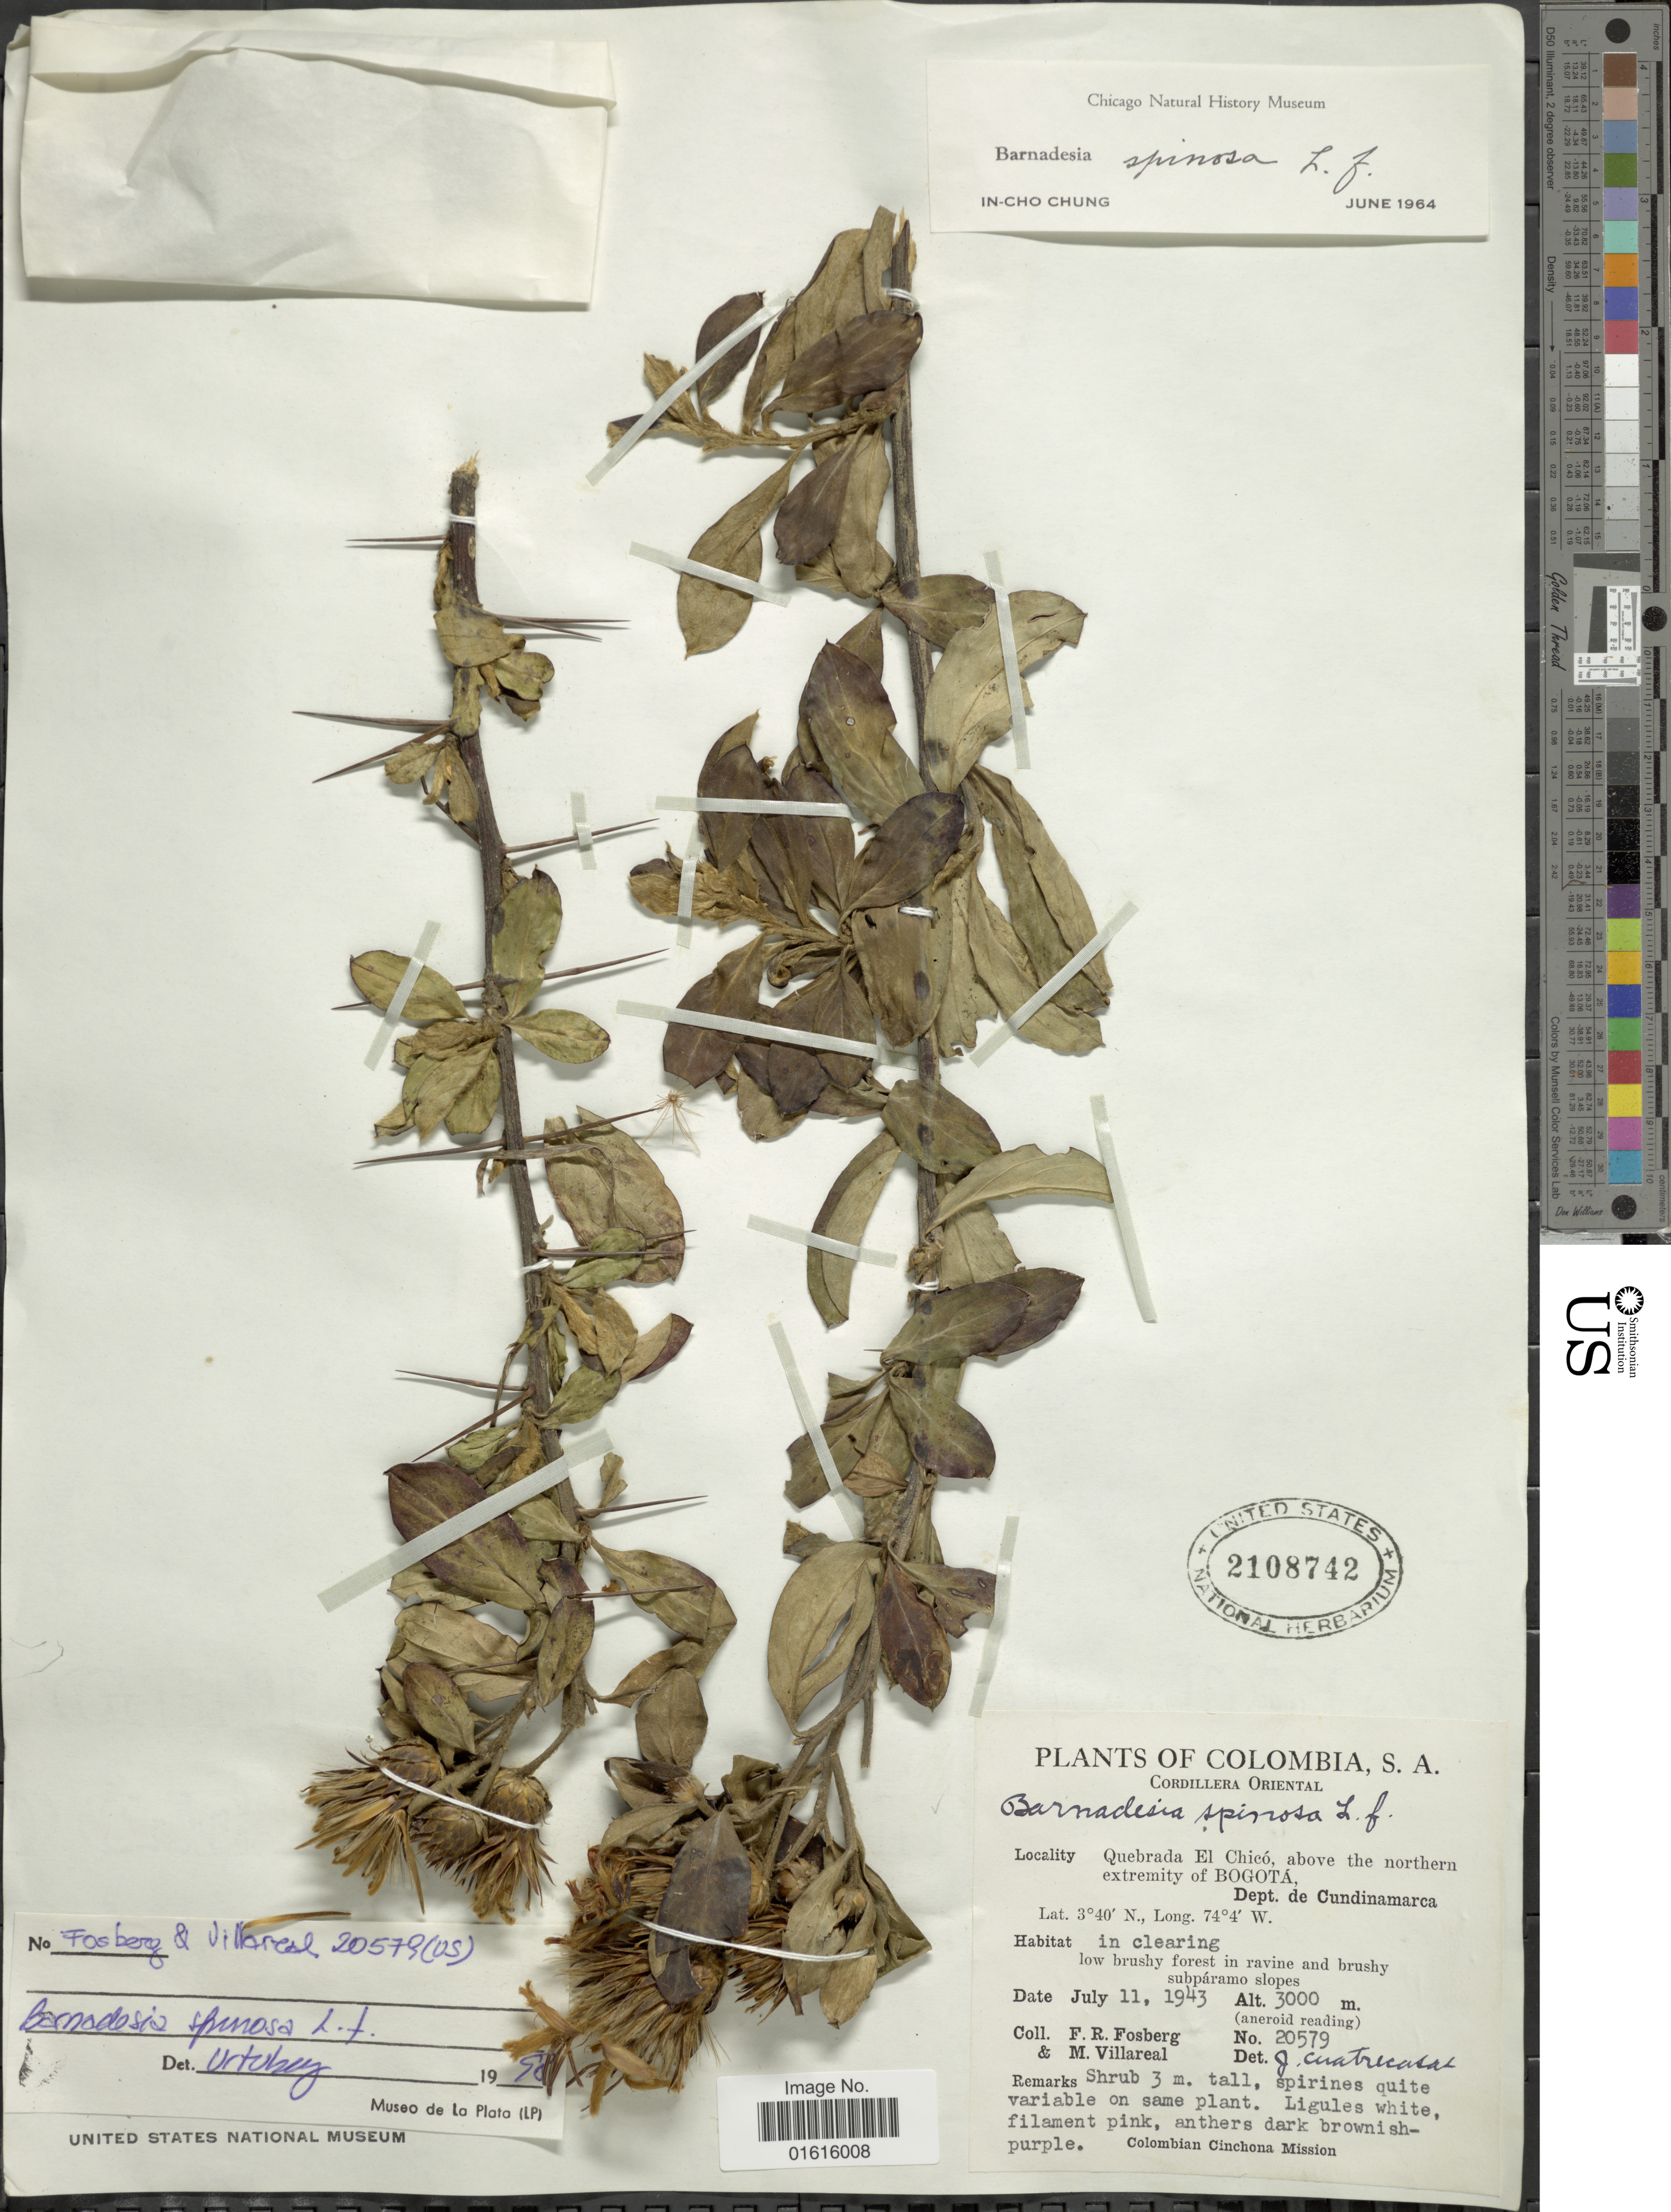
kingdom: Plantae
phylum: Tracheophyta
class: Magnoliopsida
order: Asterales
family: Asteraceae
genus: Barnadesia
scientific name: Barnadesia spinosa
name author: L. f.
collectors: F. R. Fosberg & M. Villareal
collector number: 20579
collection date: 1943-07-11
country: Colombia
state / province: Cundinamarca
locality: Cordillera Oriental, Quebrada El Chico, above the northern extremity of Bogota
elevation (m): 3000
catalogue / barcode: US 2108742